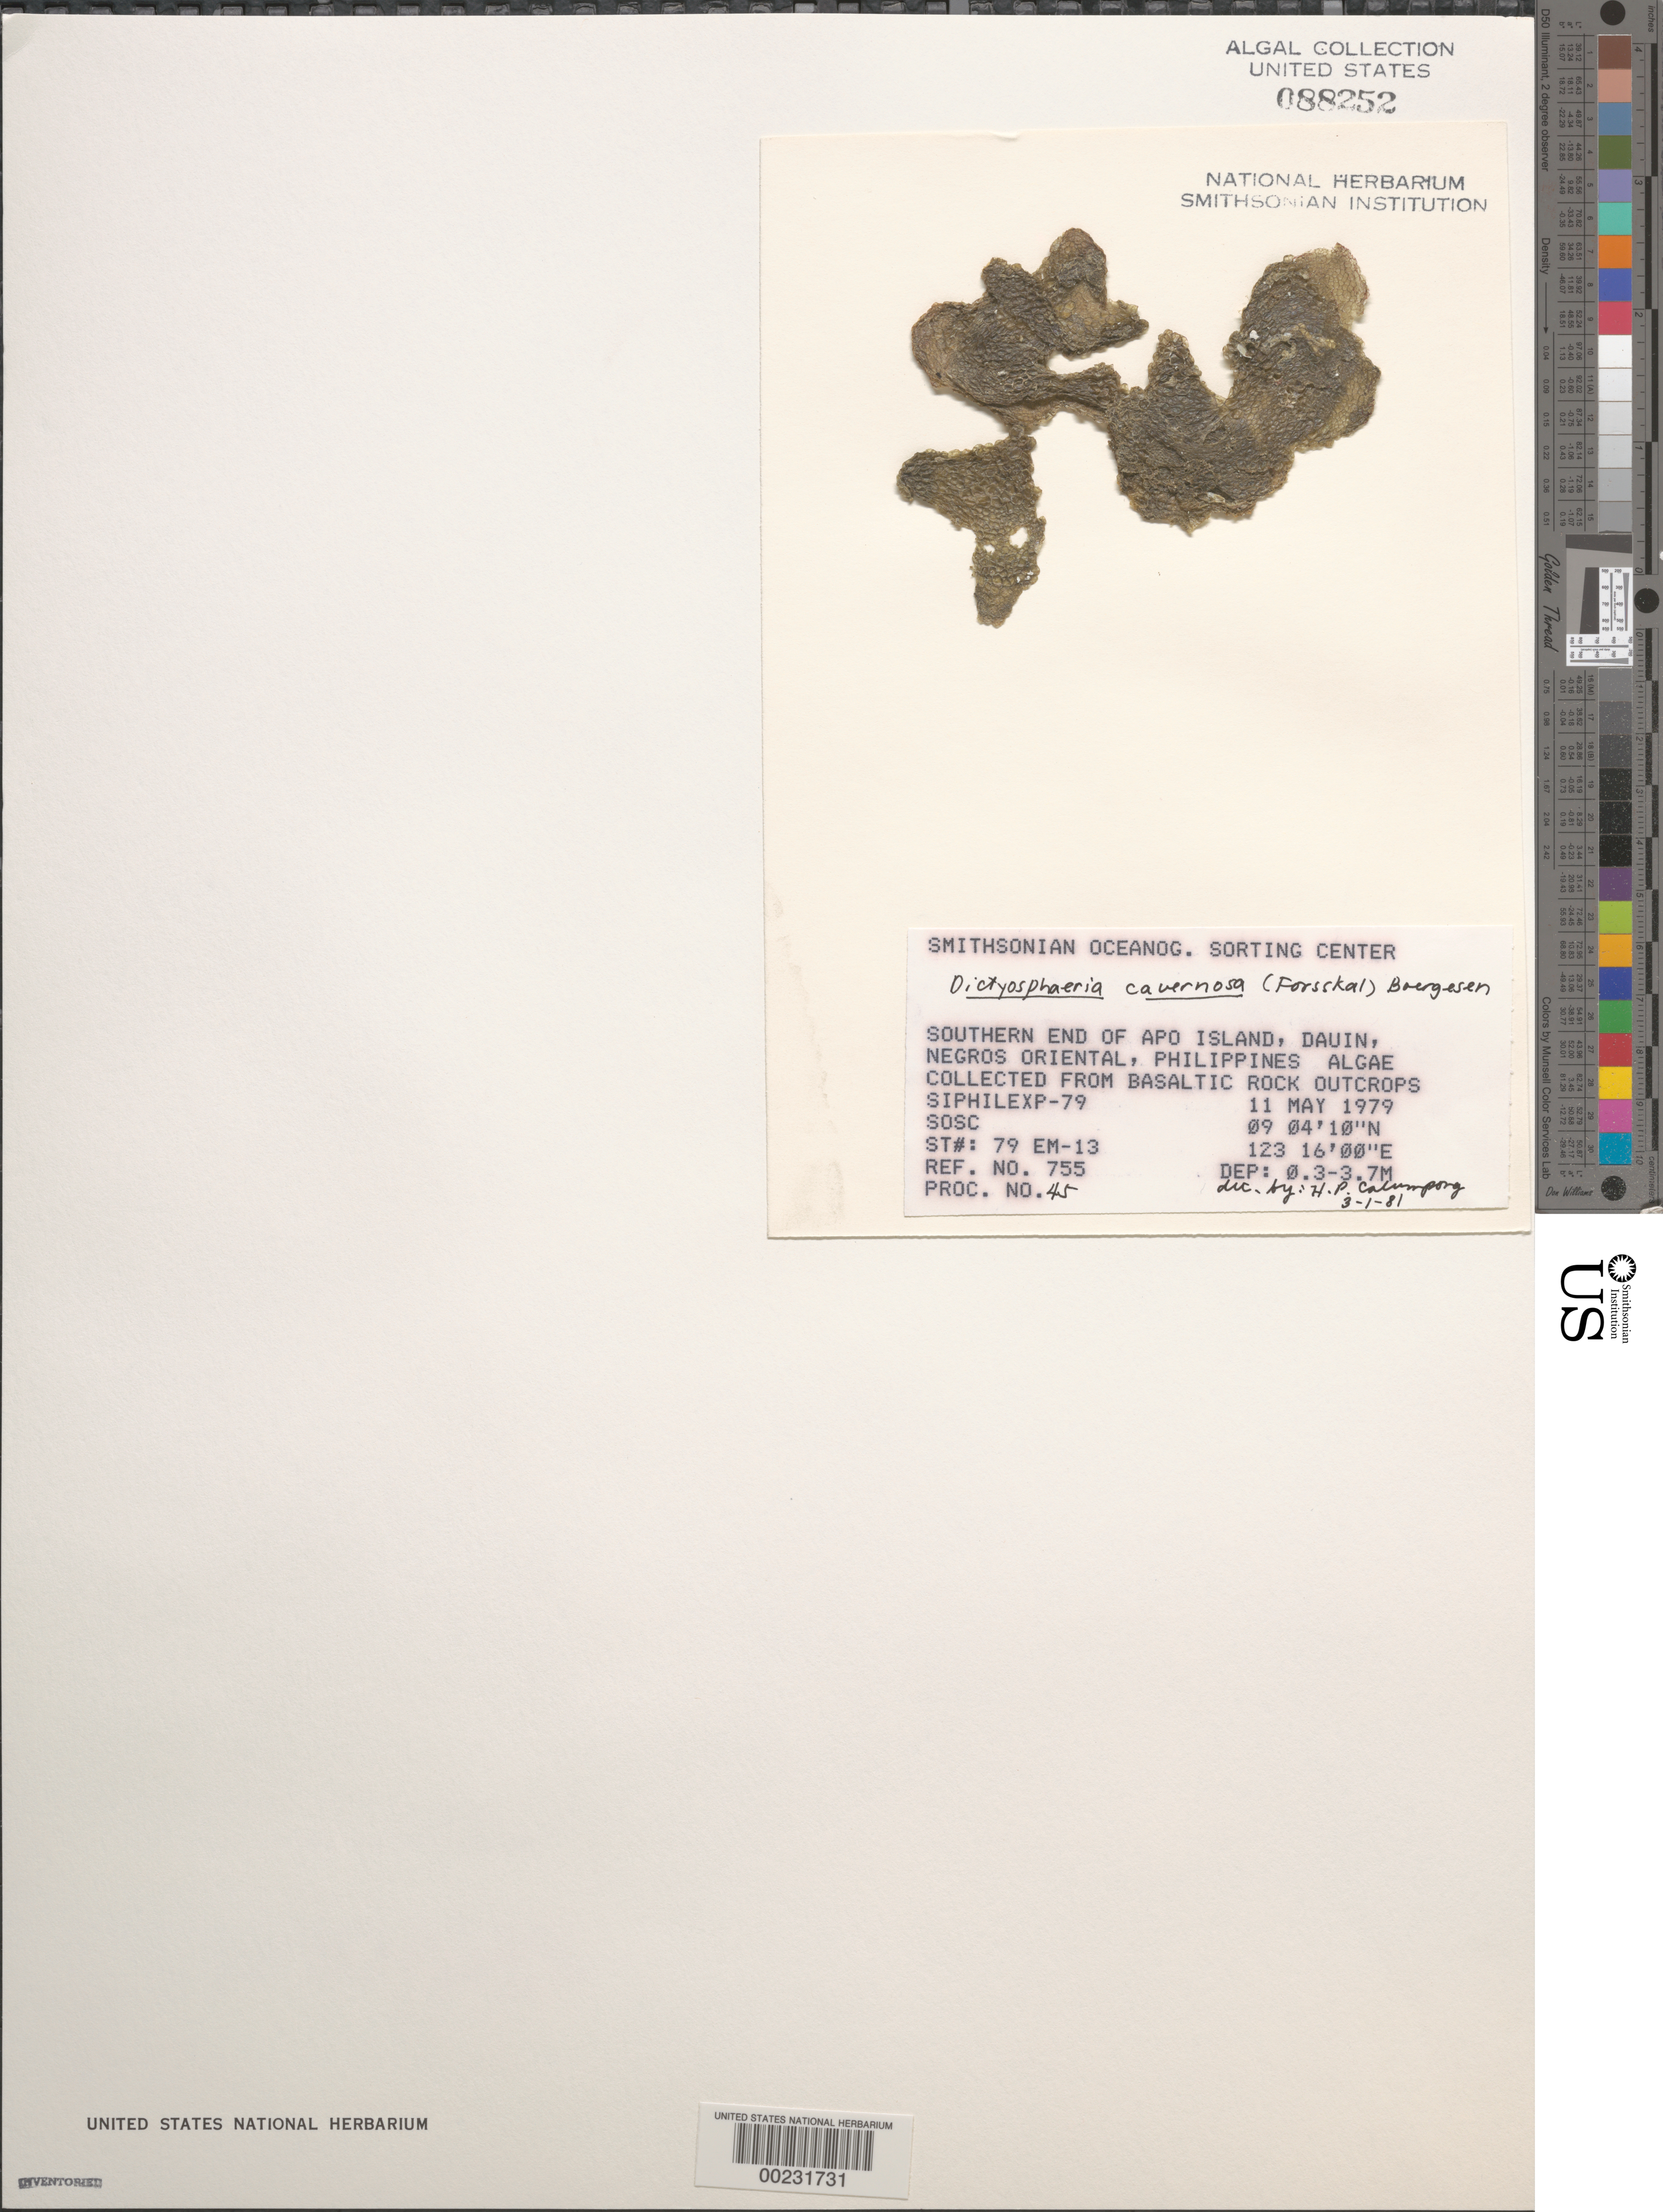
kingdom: Plantae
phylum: Chlorophyta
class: Ulvophyceae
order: Siphonocladales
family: Siphonocladaceae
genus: Dictyosphaeria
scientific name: Dictyosphaeria cavernosa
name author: (Forssk.) Børgesen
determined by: Calumpong, H. P.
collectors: SOSC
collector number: Station 79 Em-13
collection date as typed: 11 May 1979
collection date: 1979-05-11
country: Philippines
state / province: Central Visayas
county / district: Negros Oriental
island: Negros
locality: Apo Island, Dauin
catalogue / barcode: US 88252